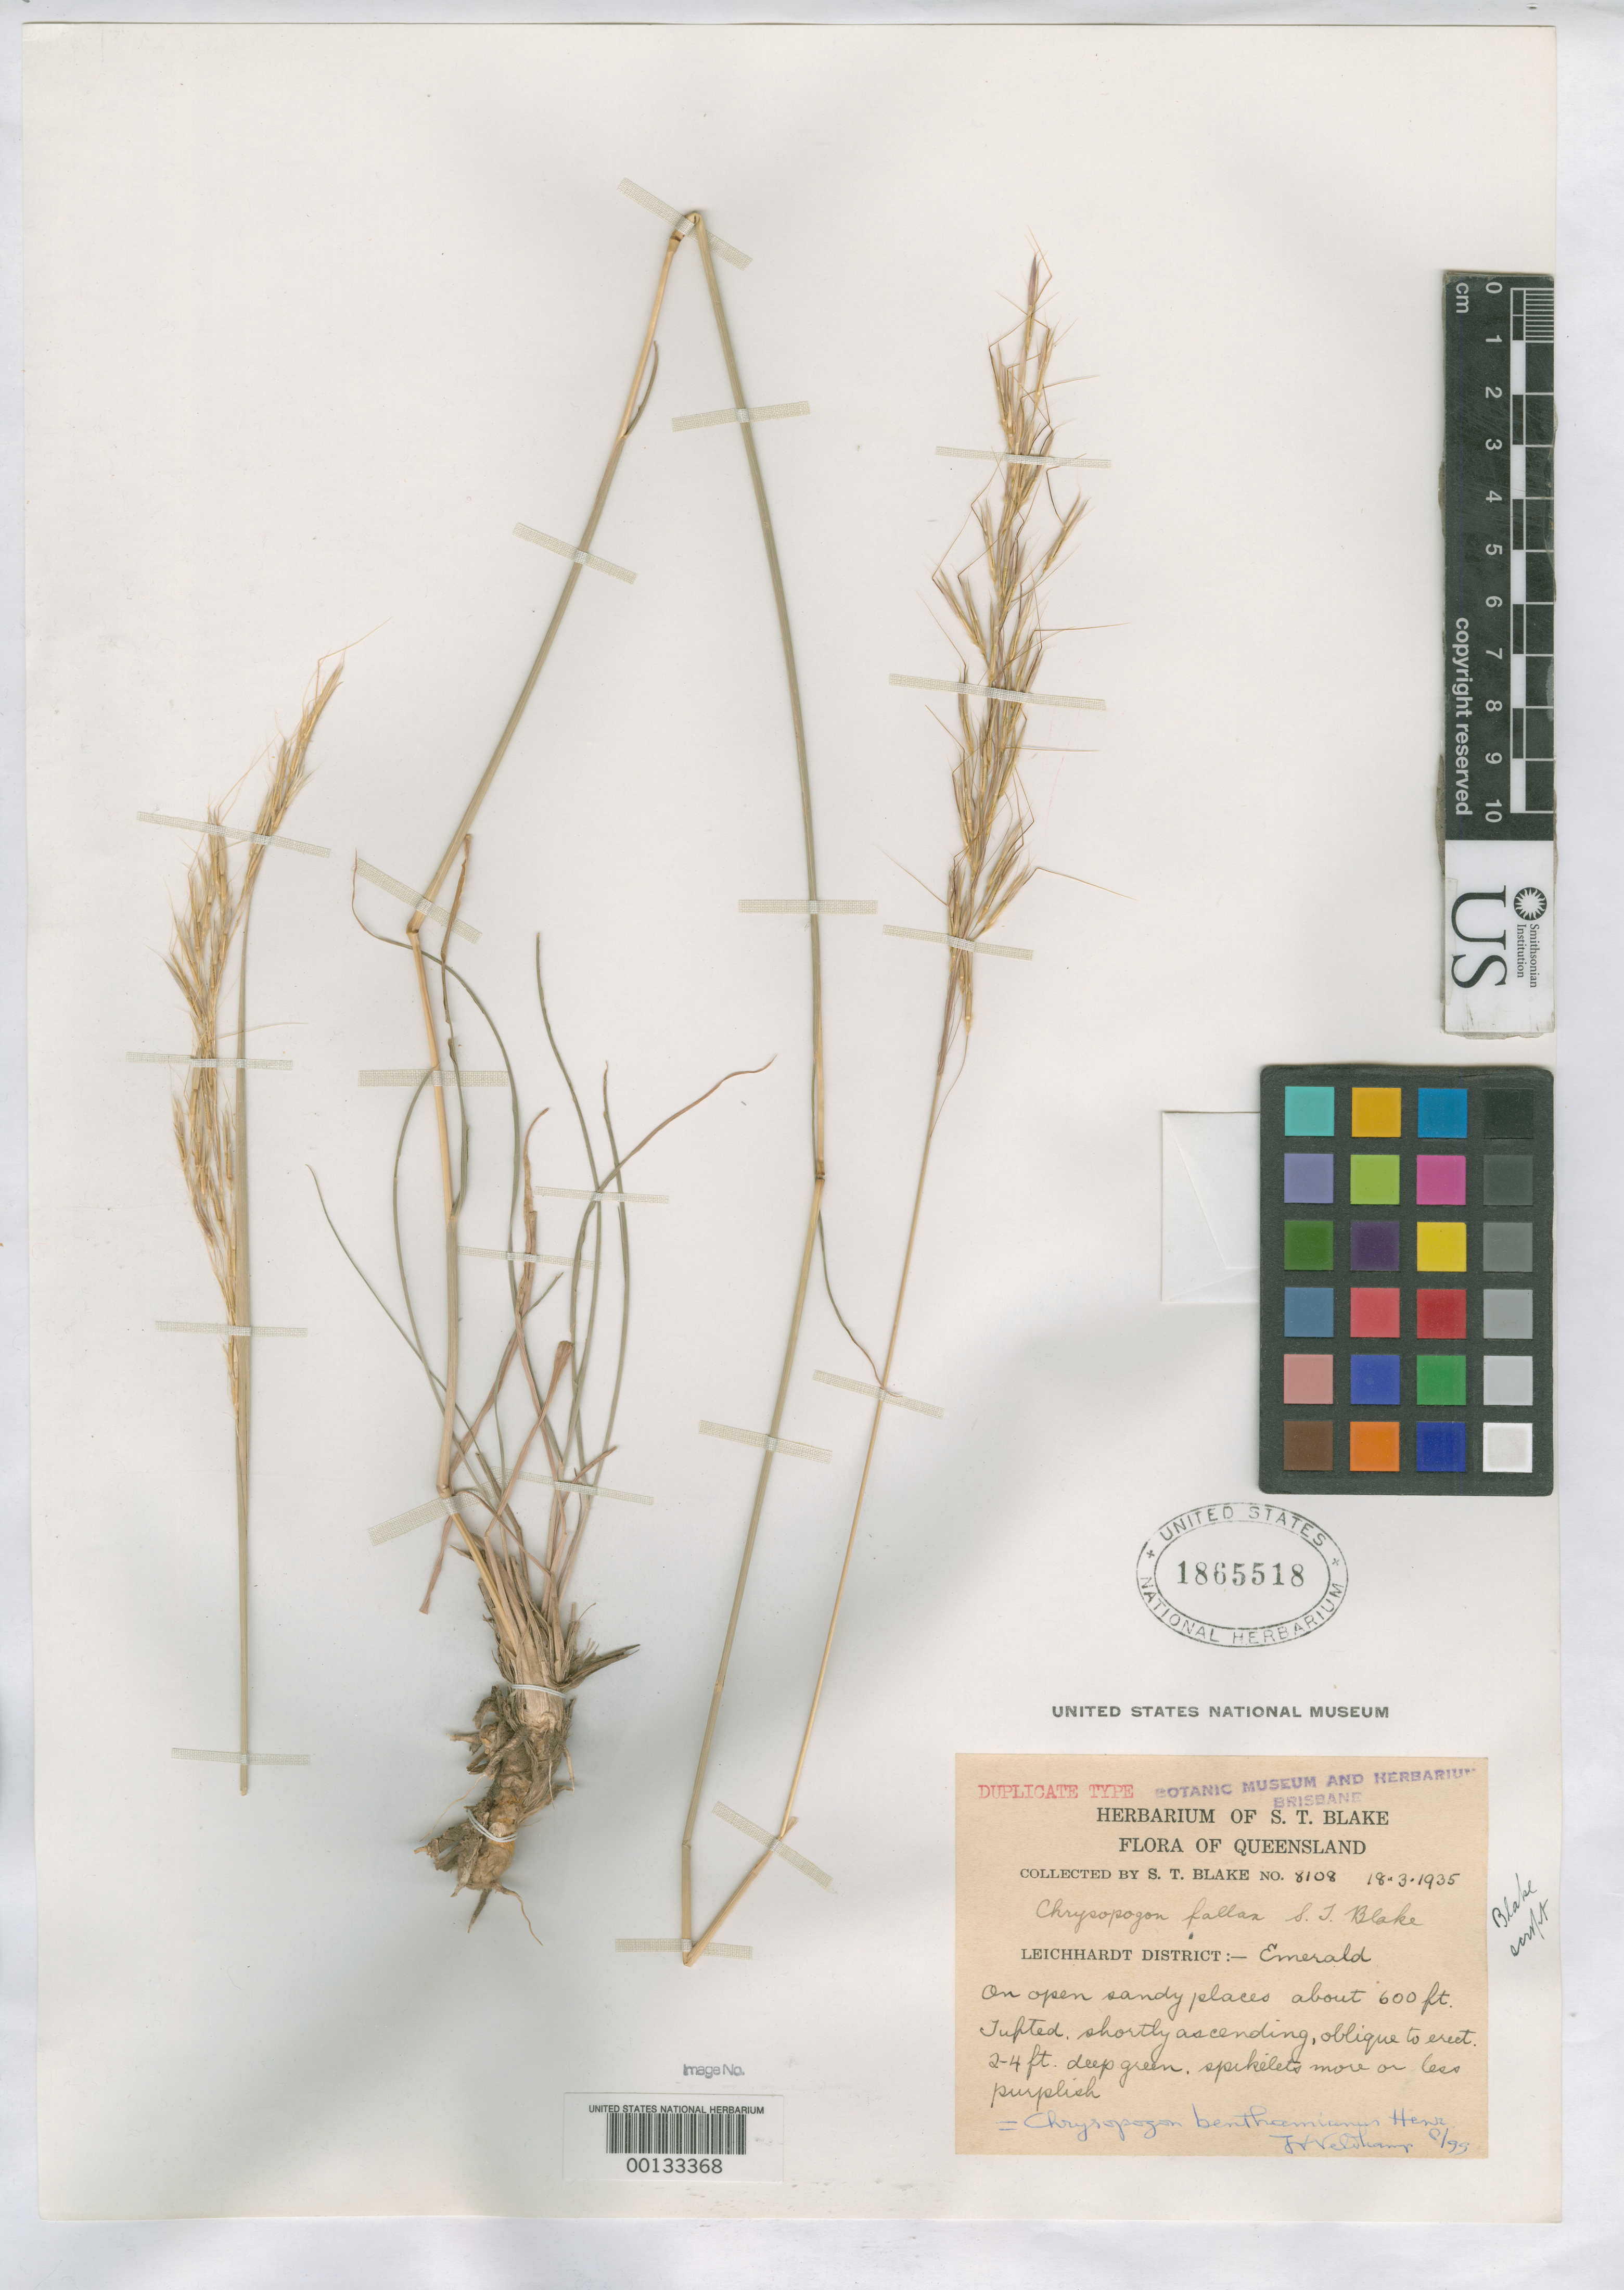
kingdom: Plantae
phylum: Tracheophyta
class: Liliopsida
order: Poales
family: Poaceae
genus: Chrysopogon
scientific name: Chrysopogon fallax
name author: S.T. Blake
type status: Isotype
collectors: S. T. Blake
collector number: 8108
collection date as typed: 18 Mar 1935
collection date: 1935-03-18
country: Australia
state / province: Queensland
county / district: Leichhardt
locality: Emerald.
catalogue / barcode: US 1865518